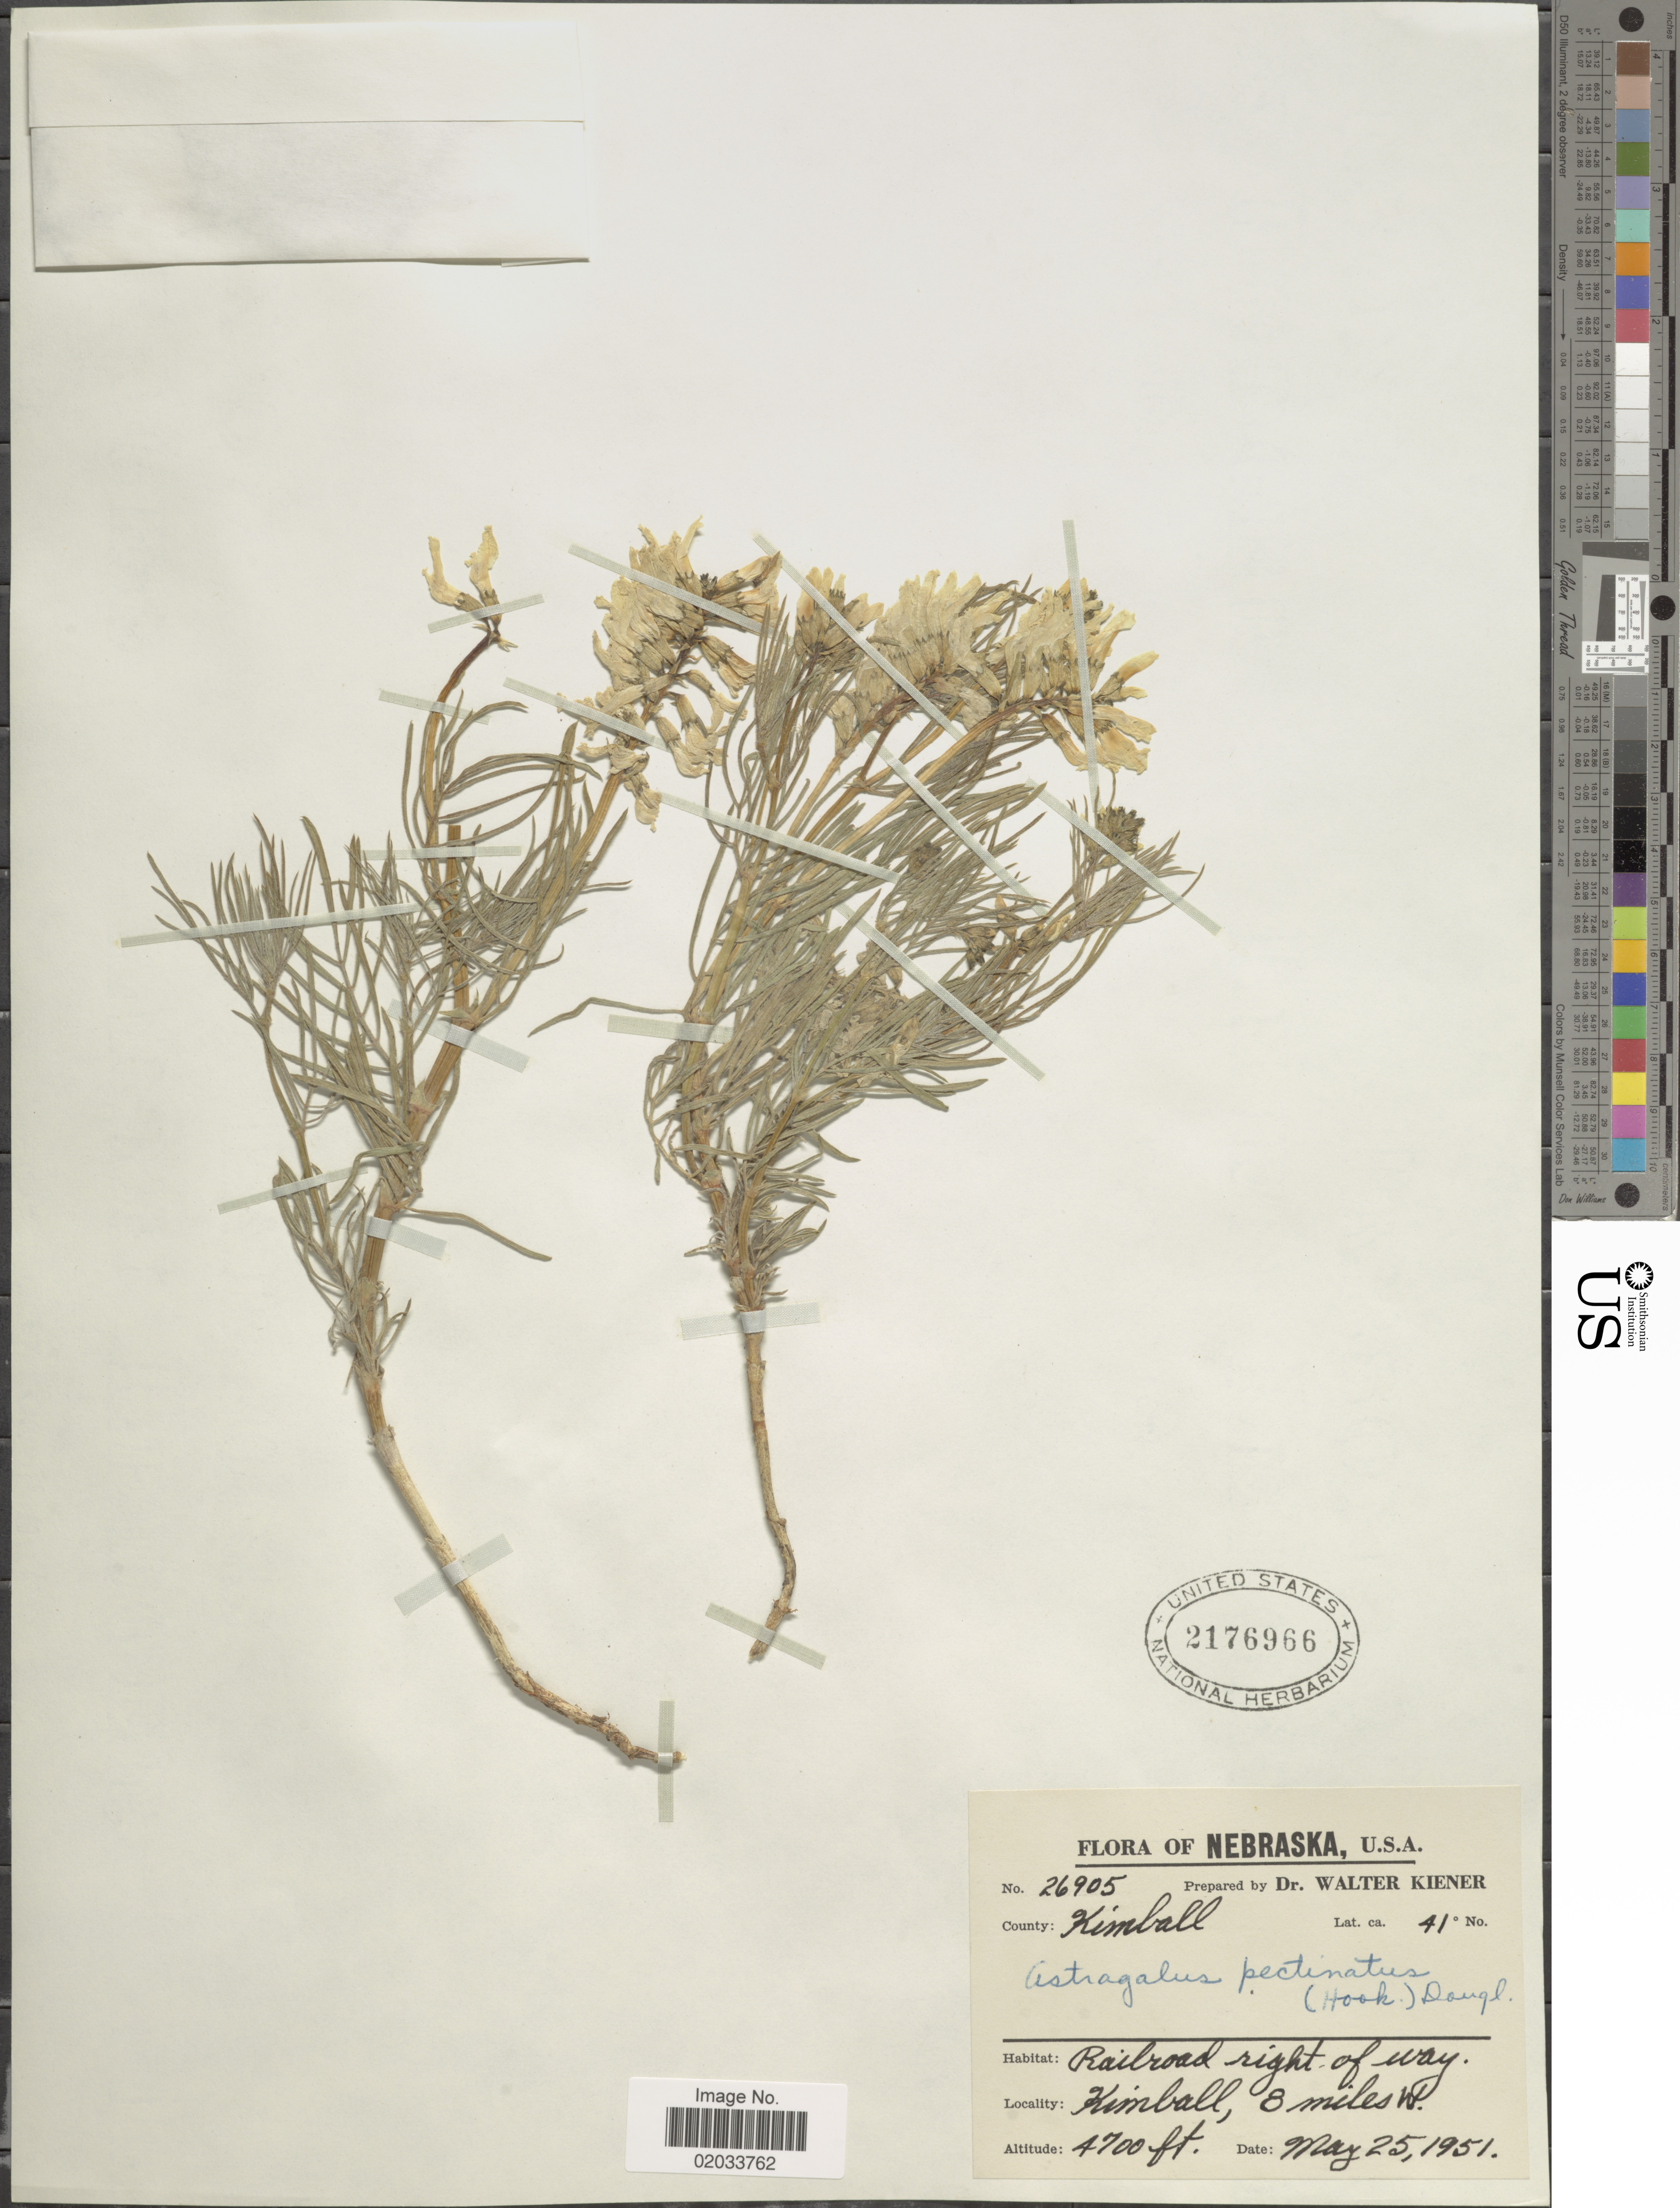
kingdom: Plantae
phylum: Tracheophyta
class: Magnoliopsida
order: Fabales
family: Fabaceae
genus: Astragalus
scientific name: Astragalus pectinatus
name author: (Hook.) G. Don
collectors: W. Kiener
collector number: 26905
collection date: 1951-05-25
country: United States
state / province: Nebraska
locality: County: Kimball, Railroad right of way, Kimball, 3 miles W.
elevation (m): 1433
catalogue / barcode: US 2176966